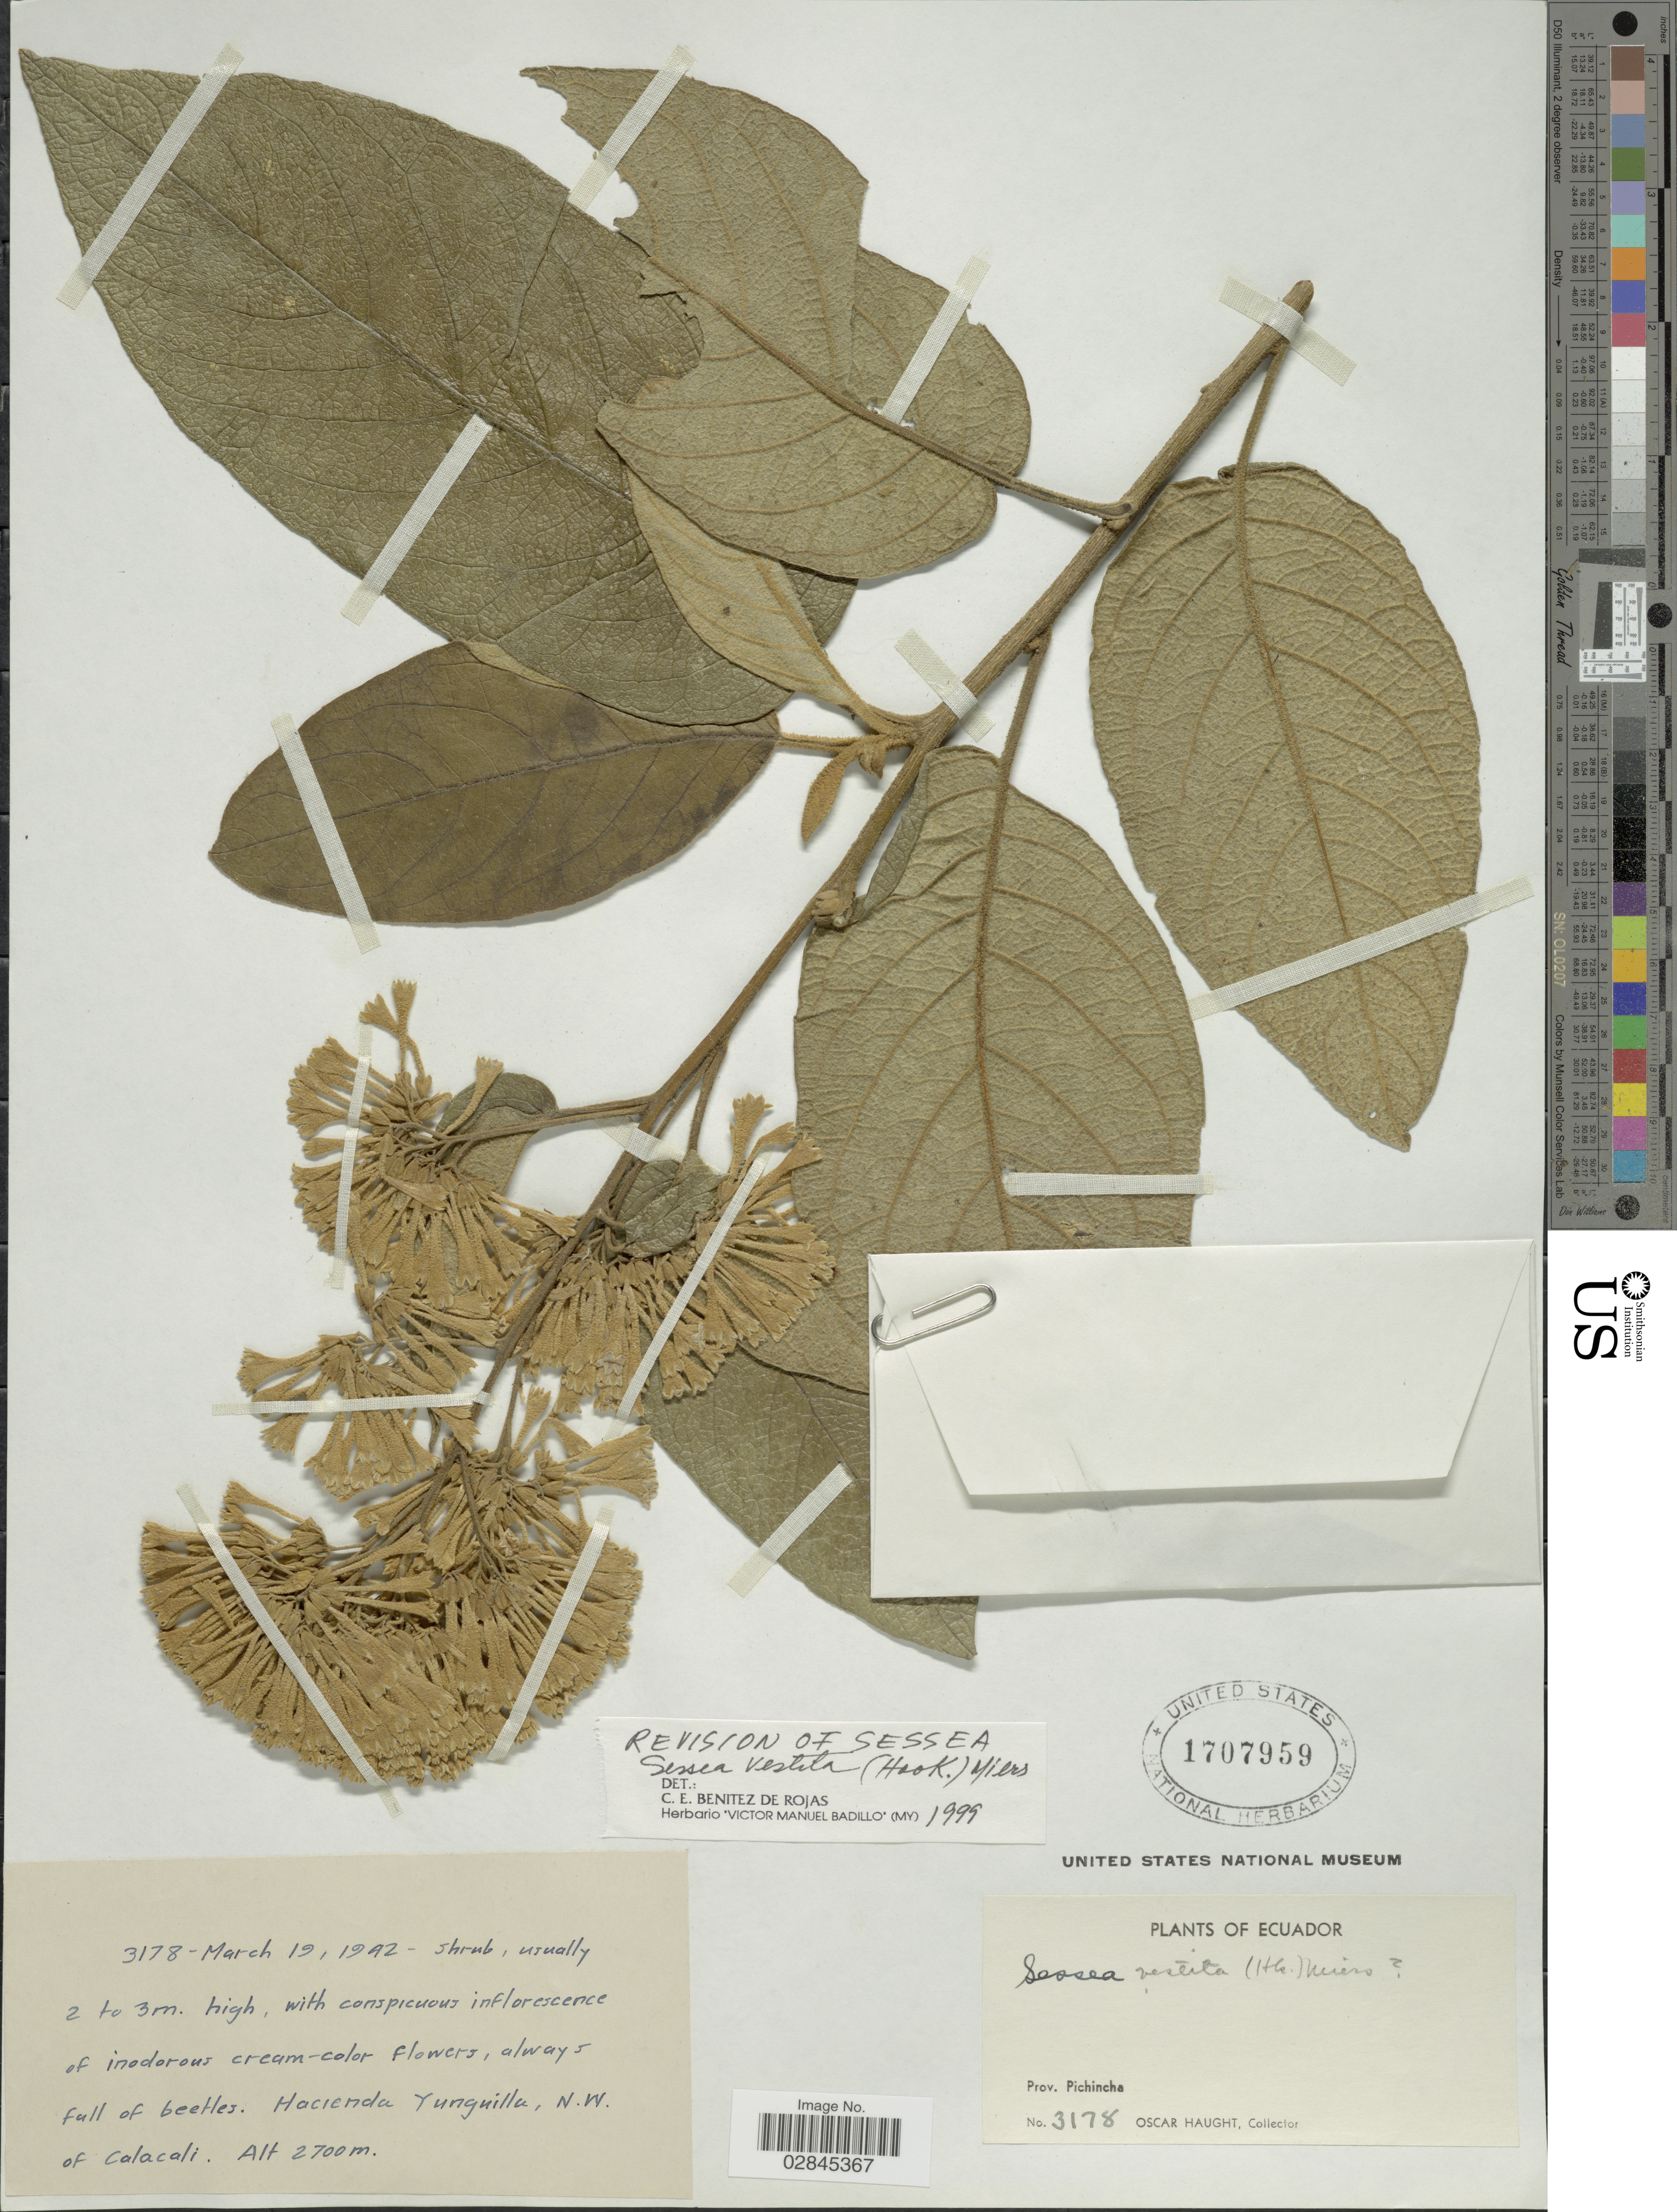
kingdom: Plantae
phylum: Tracheophyta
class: Magnoliopsida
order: Solanales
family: Solanaceae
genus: Cestrum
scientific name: Cestrum vestitum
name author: Hook.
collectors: O. Haught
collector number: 3178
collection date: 1942-03-19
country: Ecuador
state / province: Pichincha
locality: Hacienda Yunguilla, N.W. of Calacali.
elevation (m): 2700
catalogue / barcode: US 1707959